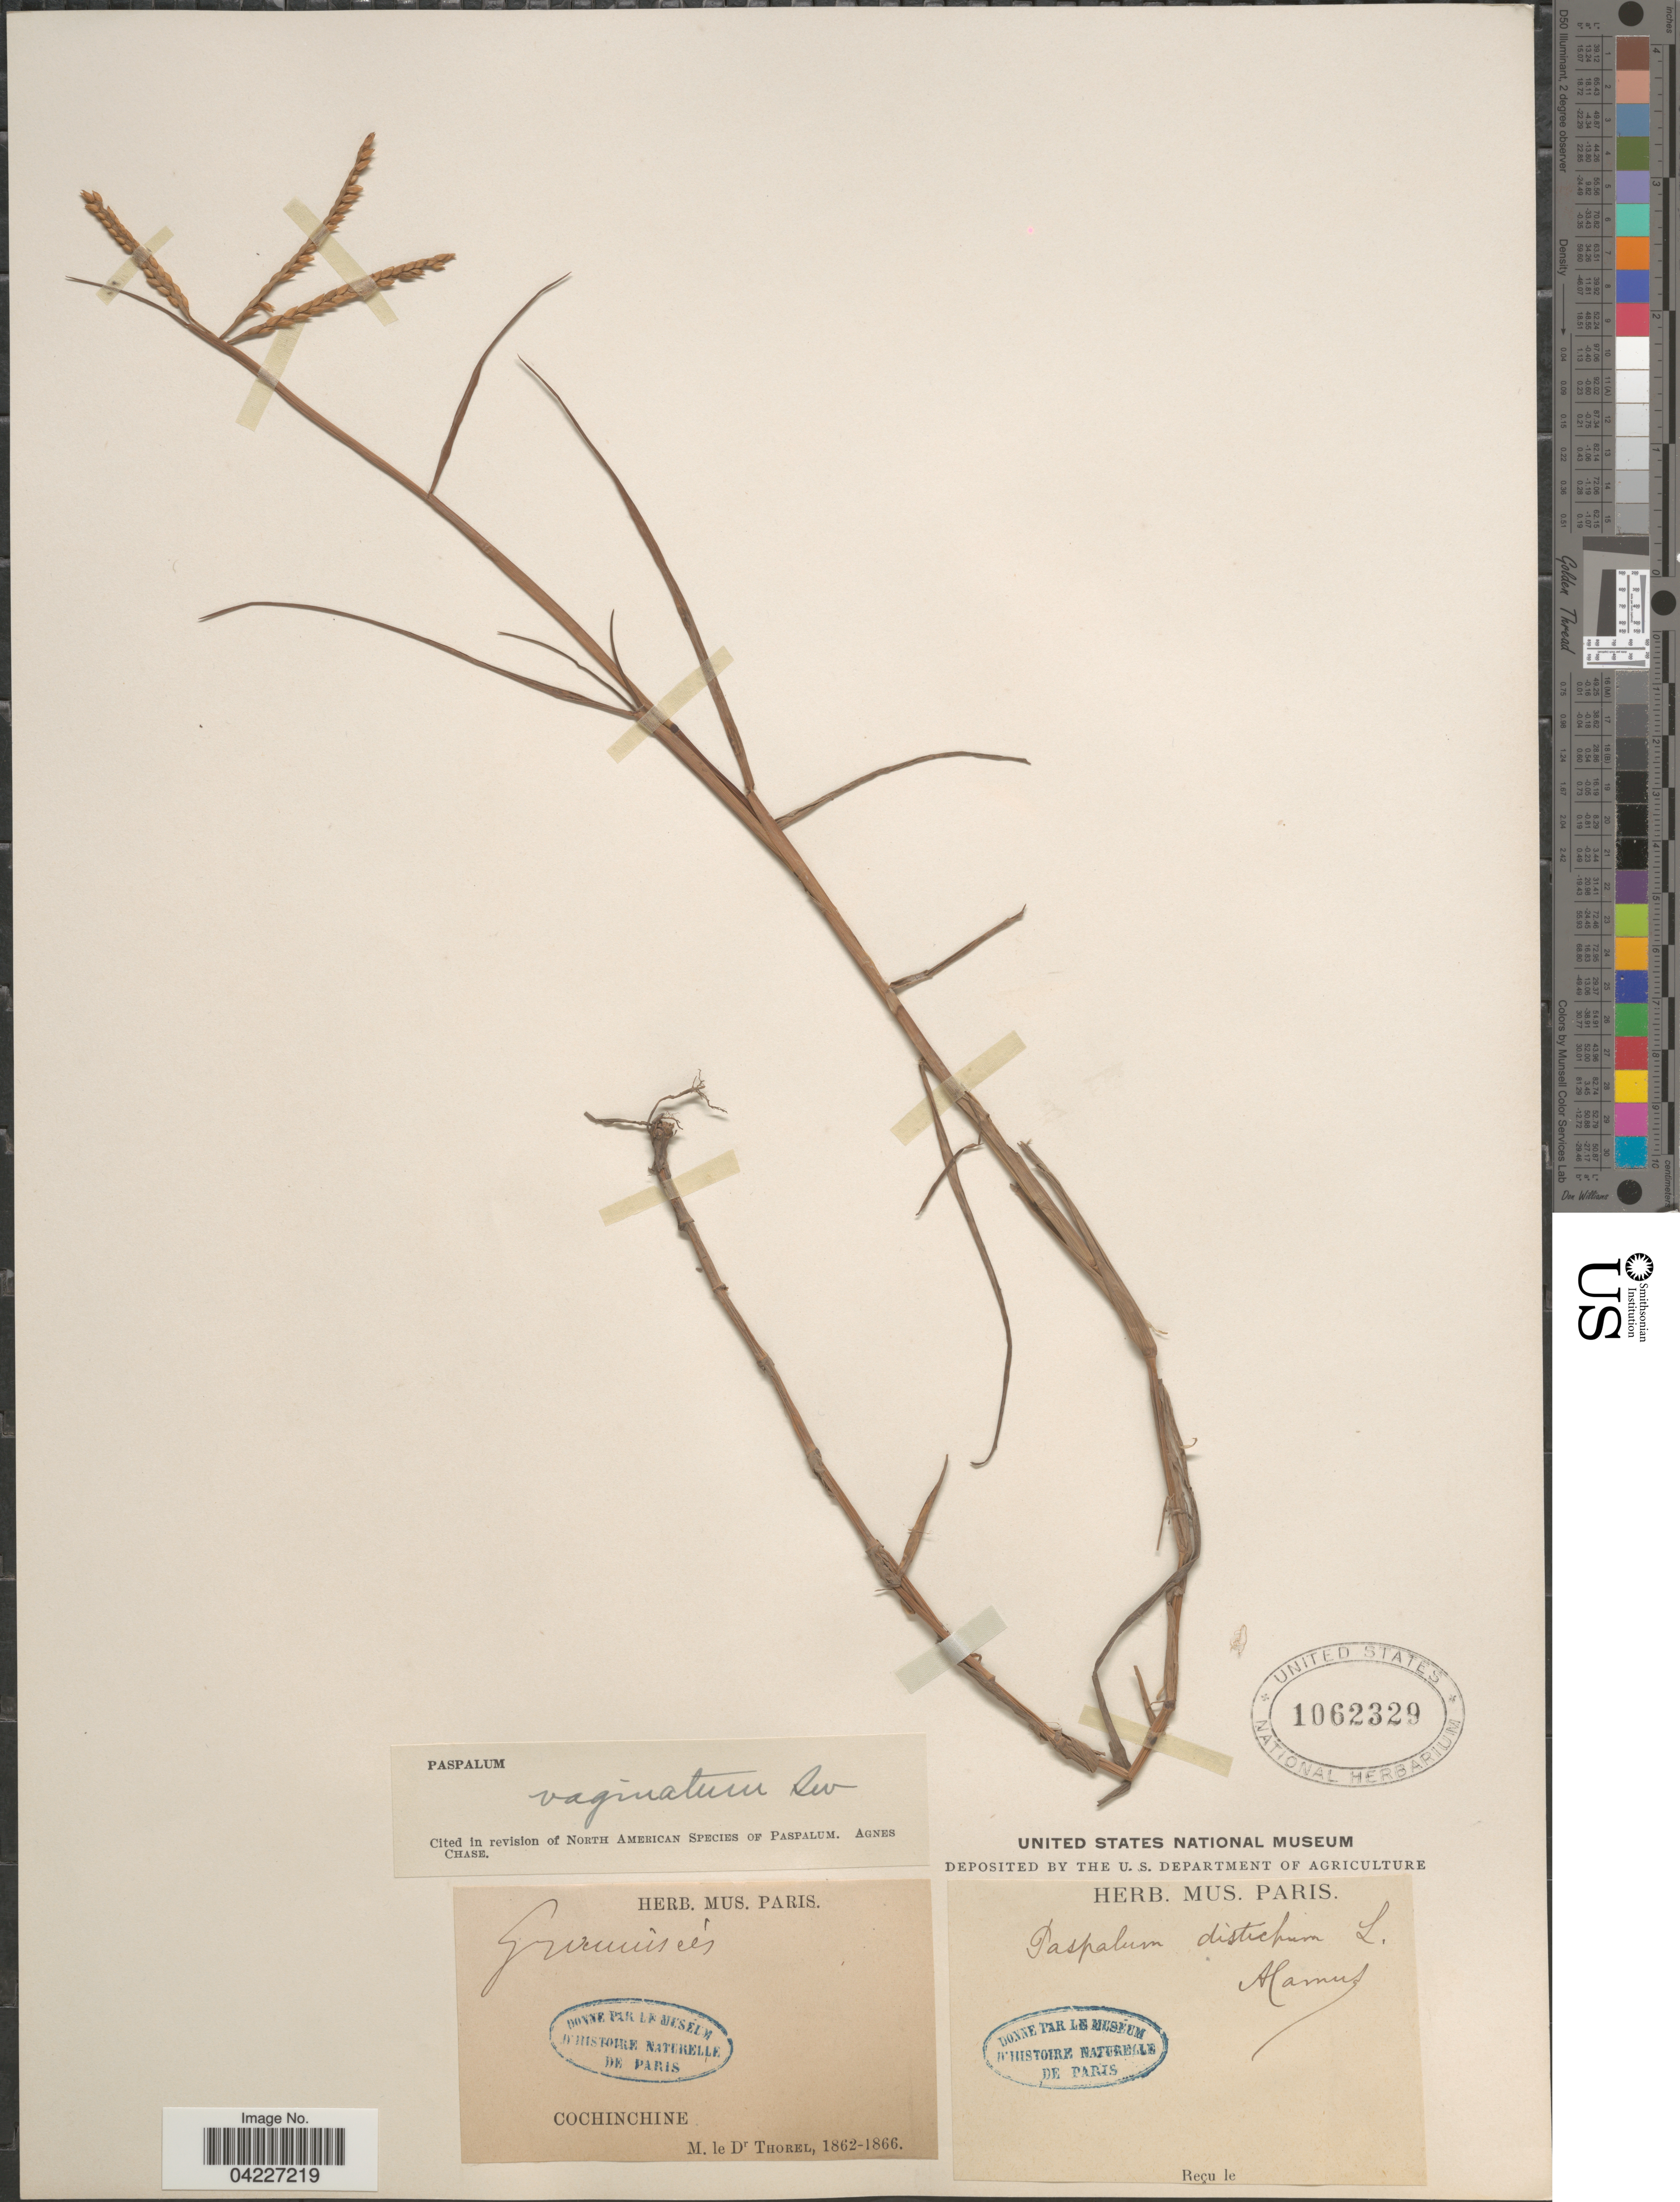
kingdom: Plantae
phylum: Tracheophyta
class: Liliopsida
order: Poales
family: Poaceae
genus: Paspalum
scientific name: Paspalum distichum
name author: L.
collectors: Thorel, M. "M. [=Monsieur] Thorel" DO NOT USE (error for C. Thorel)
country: Vietnam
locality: Cochinchine. Alamus [interpreted].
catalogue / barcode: US 1062329